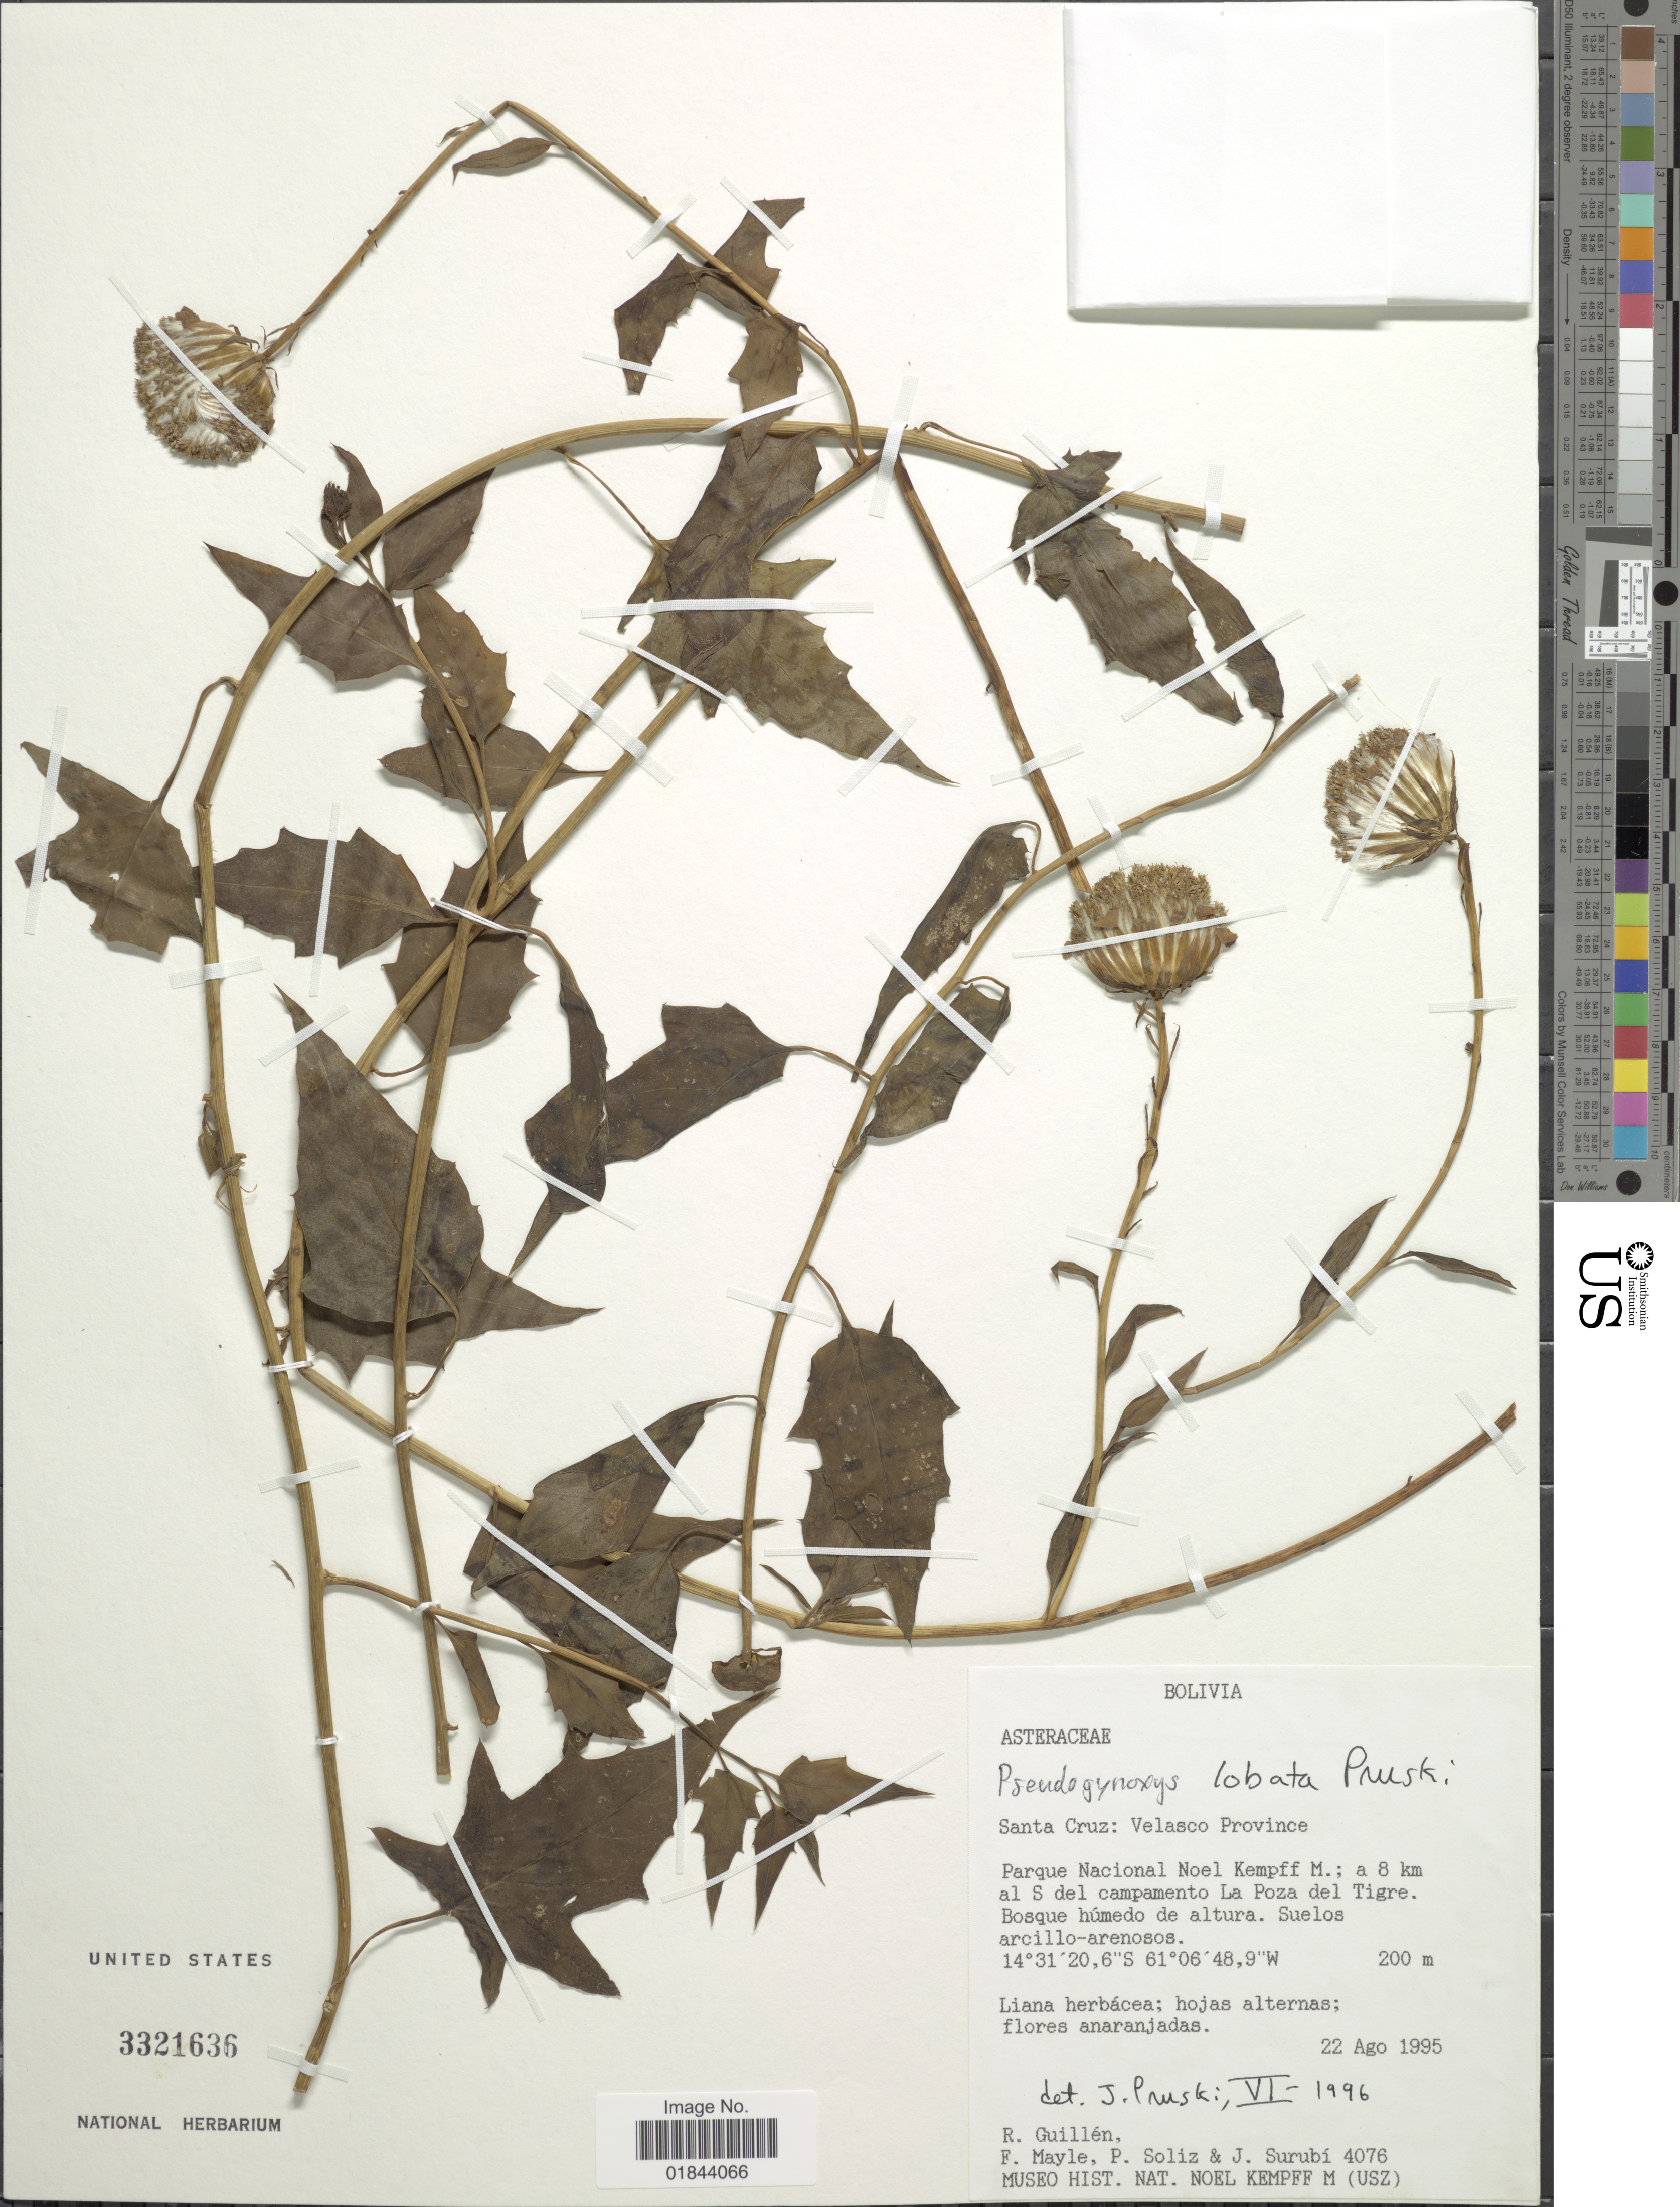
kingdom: Plantae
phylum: Tracheophyta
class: Magnoliopsida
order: Asterales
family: Asteraceae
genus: Pseudogynoxys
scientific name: Pseudogynoxys lobata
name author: Pruski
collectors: R. Guillen, F. Mayle, P. Soliz & J. Surubí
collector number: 4076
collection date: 1995-08-22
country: Bolivia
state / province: Santa Cruz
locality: Velasco Province, Parque Nacional Noel Kempff M.; a 8 km al S del campamento La Poza del Tigre. Bosque húmedo de altura. Suelos arcillo-arenosos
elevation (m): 200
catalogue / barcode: US 3321636